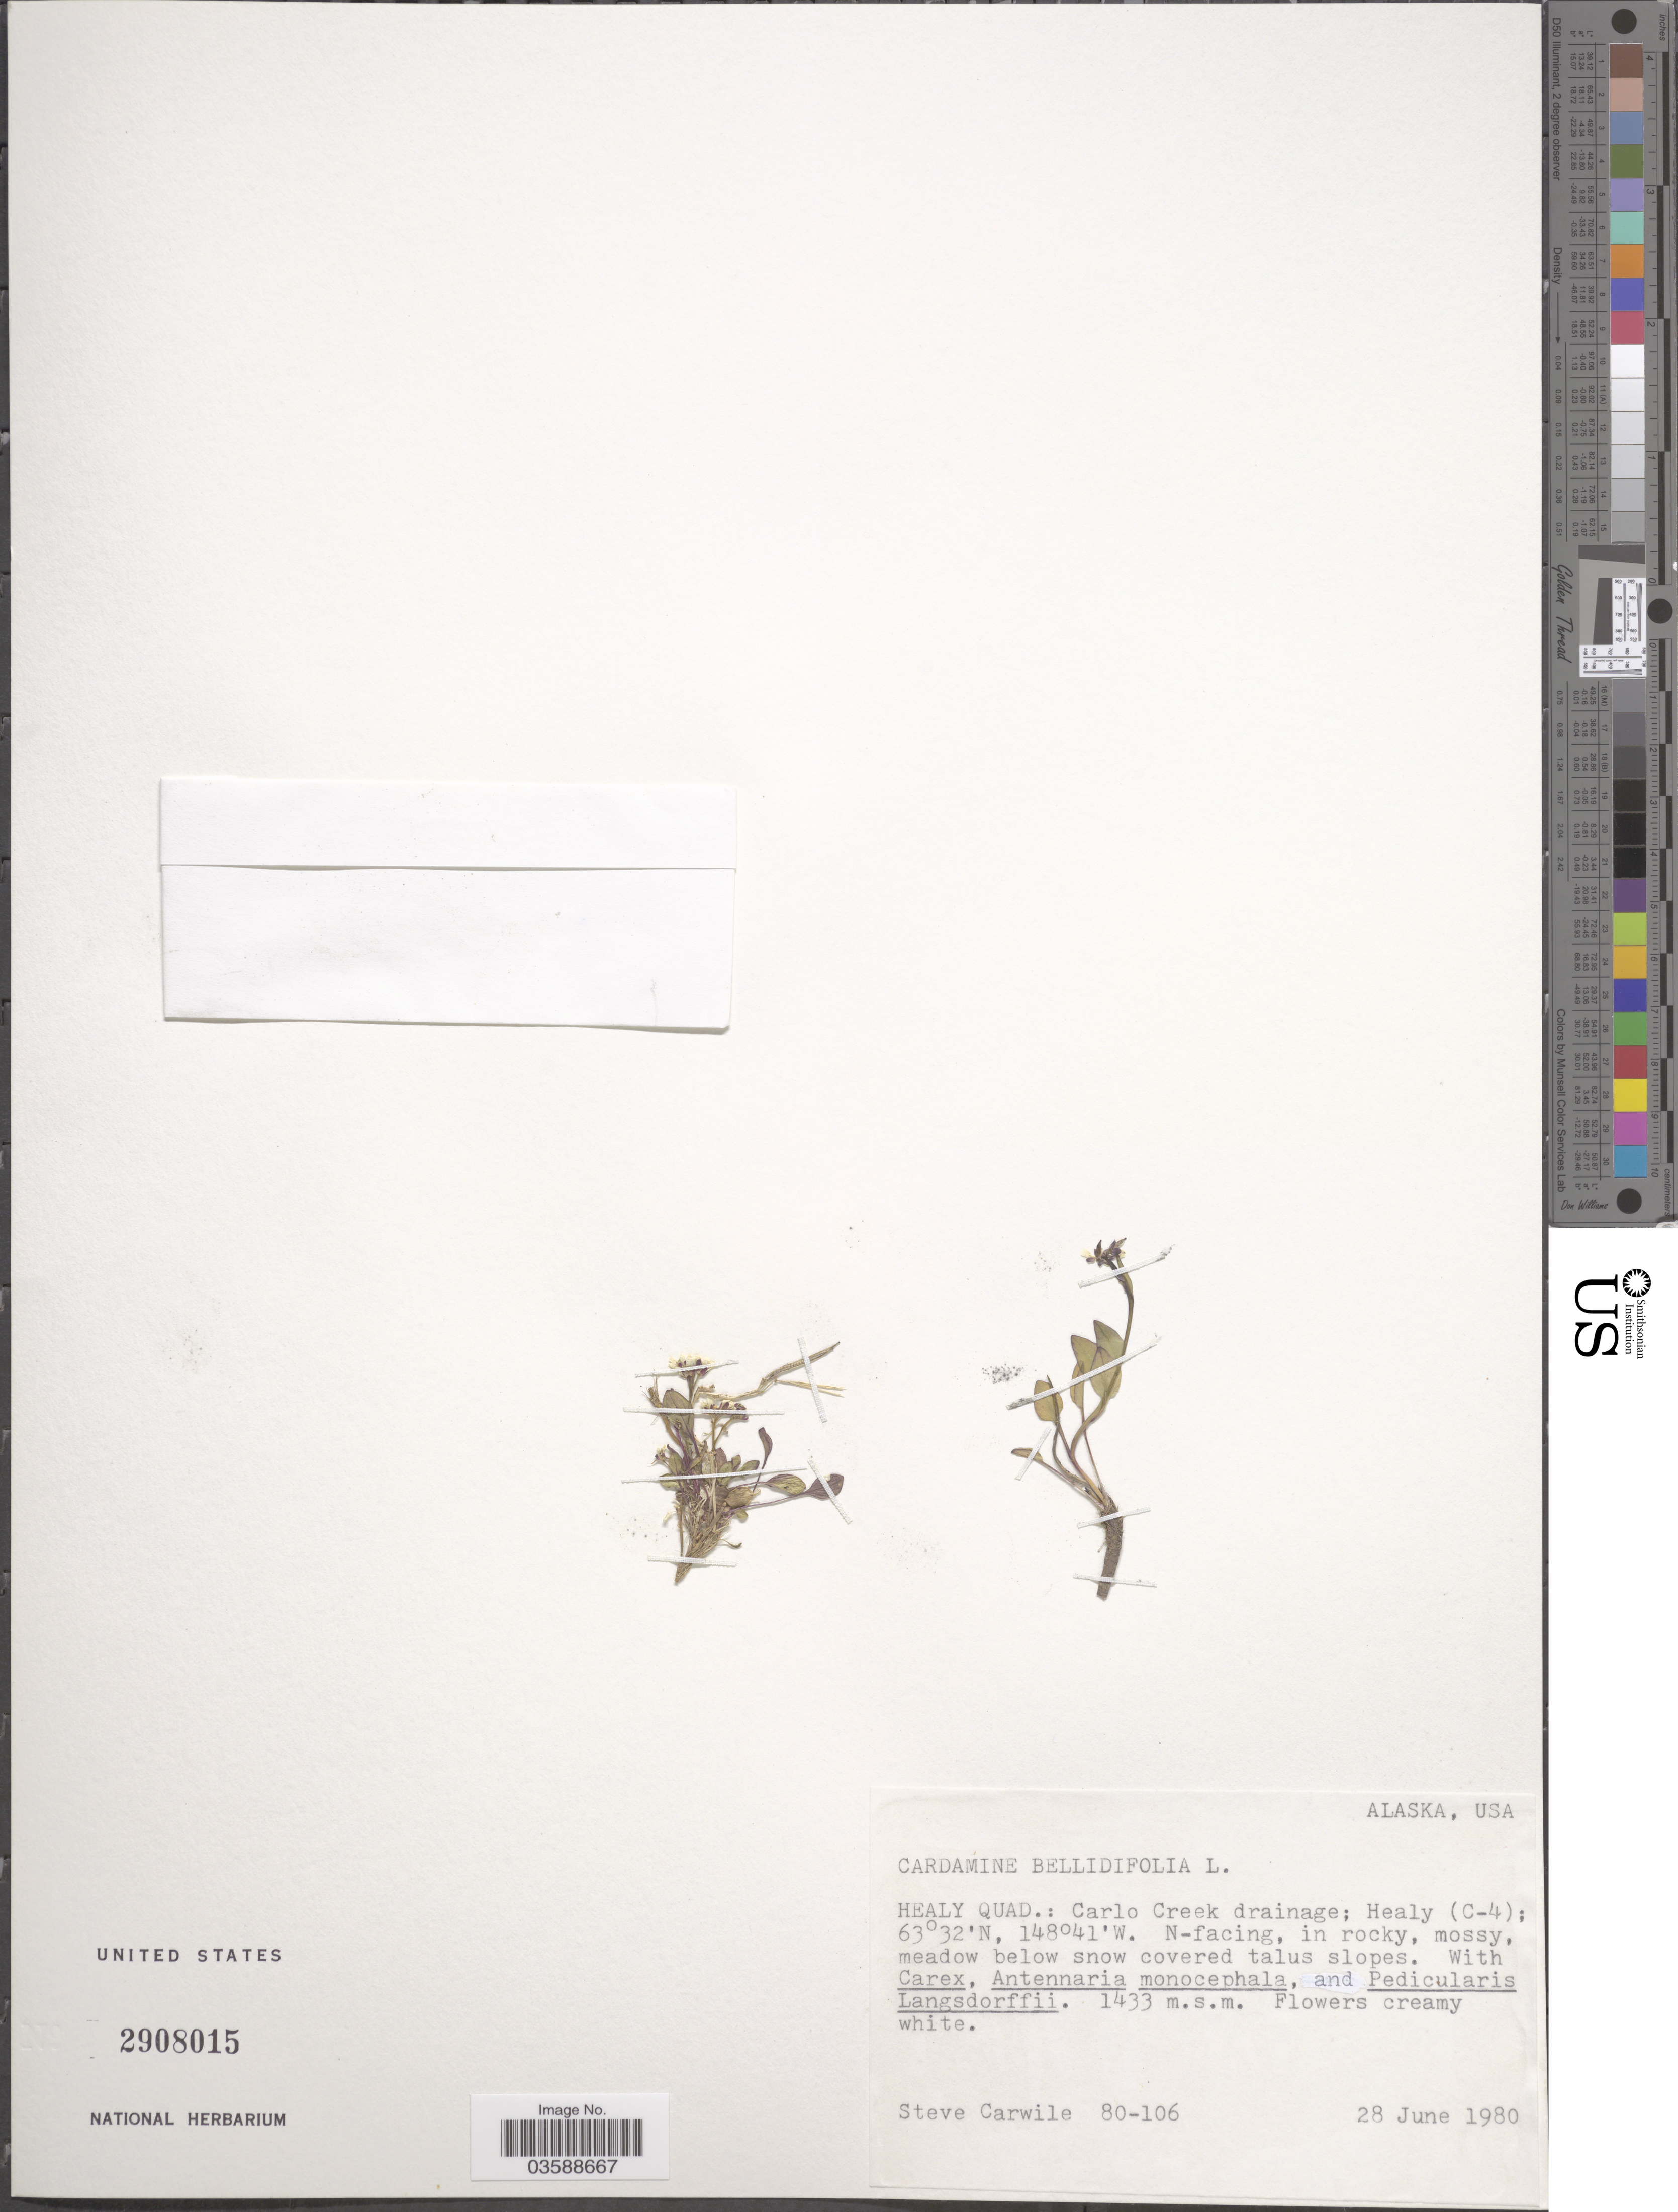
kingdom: Plantae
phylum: Tracheophyta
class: Magnoliopsida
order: Brassicales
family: Brassicaceae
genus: Cardamine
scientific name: Cardamine bellidifolia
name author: L.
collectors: S. Carwile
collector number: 80-106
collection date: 1980-06-28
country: United States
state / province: Alaska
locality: Healy Quad.: Carlo Creek drainage; Healy (C-4); N-facing.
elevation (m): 1433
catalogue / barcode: US 2908015